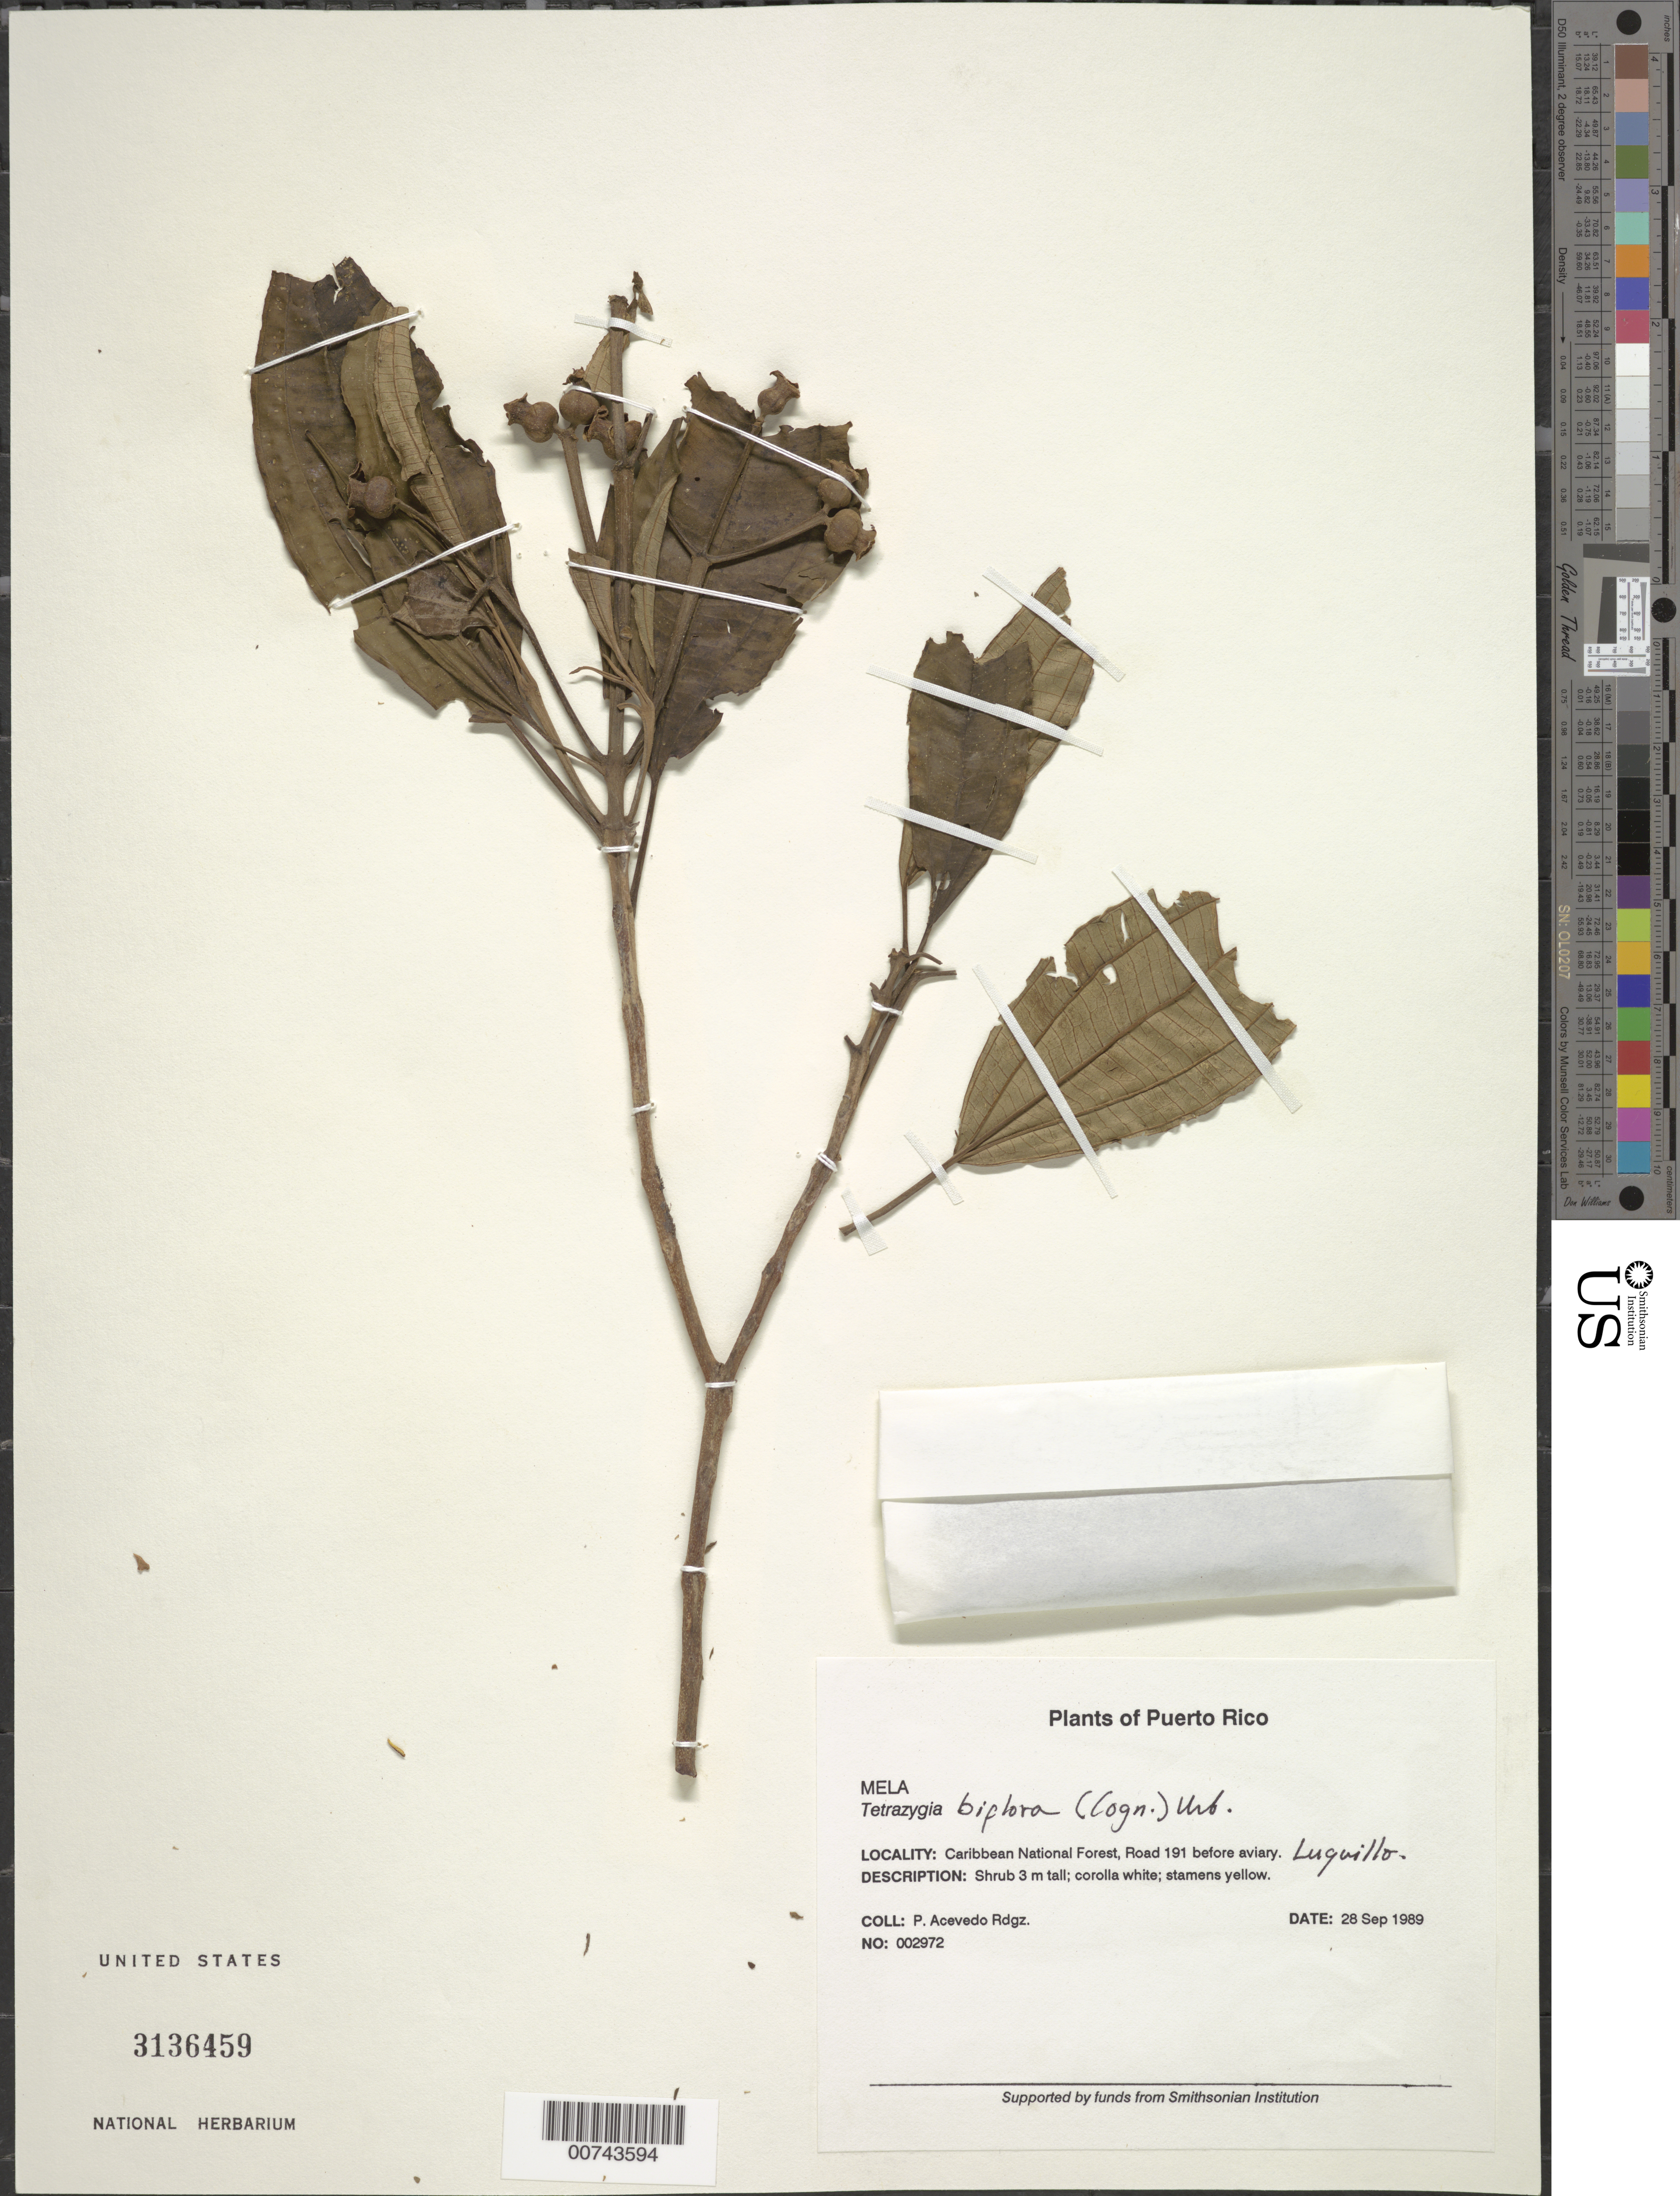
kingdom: Plantae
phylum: Tracheophyta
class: Magnoliopsida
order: Myrtales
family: Melastomataceae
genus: Tetrazygia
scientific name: Tetrazygia biflora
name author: (Cogn.) Urb.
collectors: P. Acevedo-Rodr.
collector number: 2972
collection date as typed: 28 Sep 1989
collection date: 1989-09-28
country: Puerto Rico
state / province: Río Grande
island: Puerto Rico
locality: Río Grande; Caribbean National Forest, Road 191 before aviary.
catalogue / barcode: US 3136459